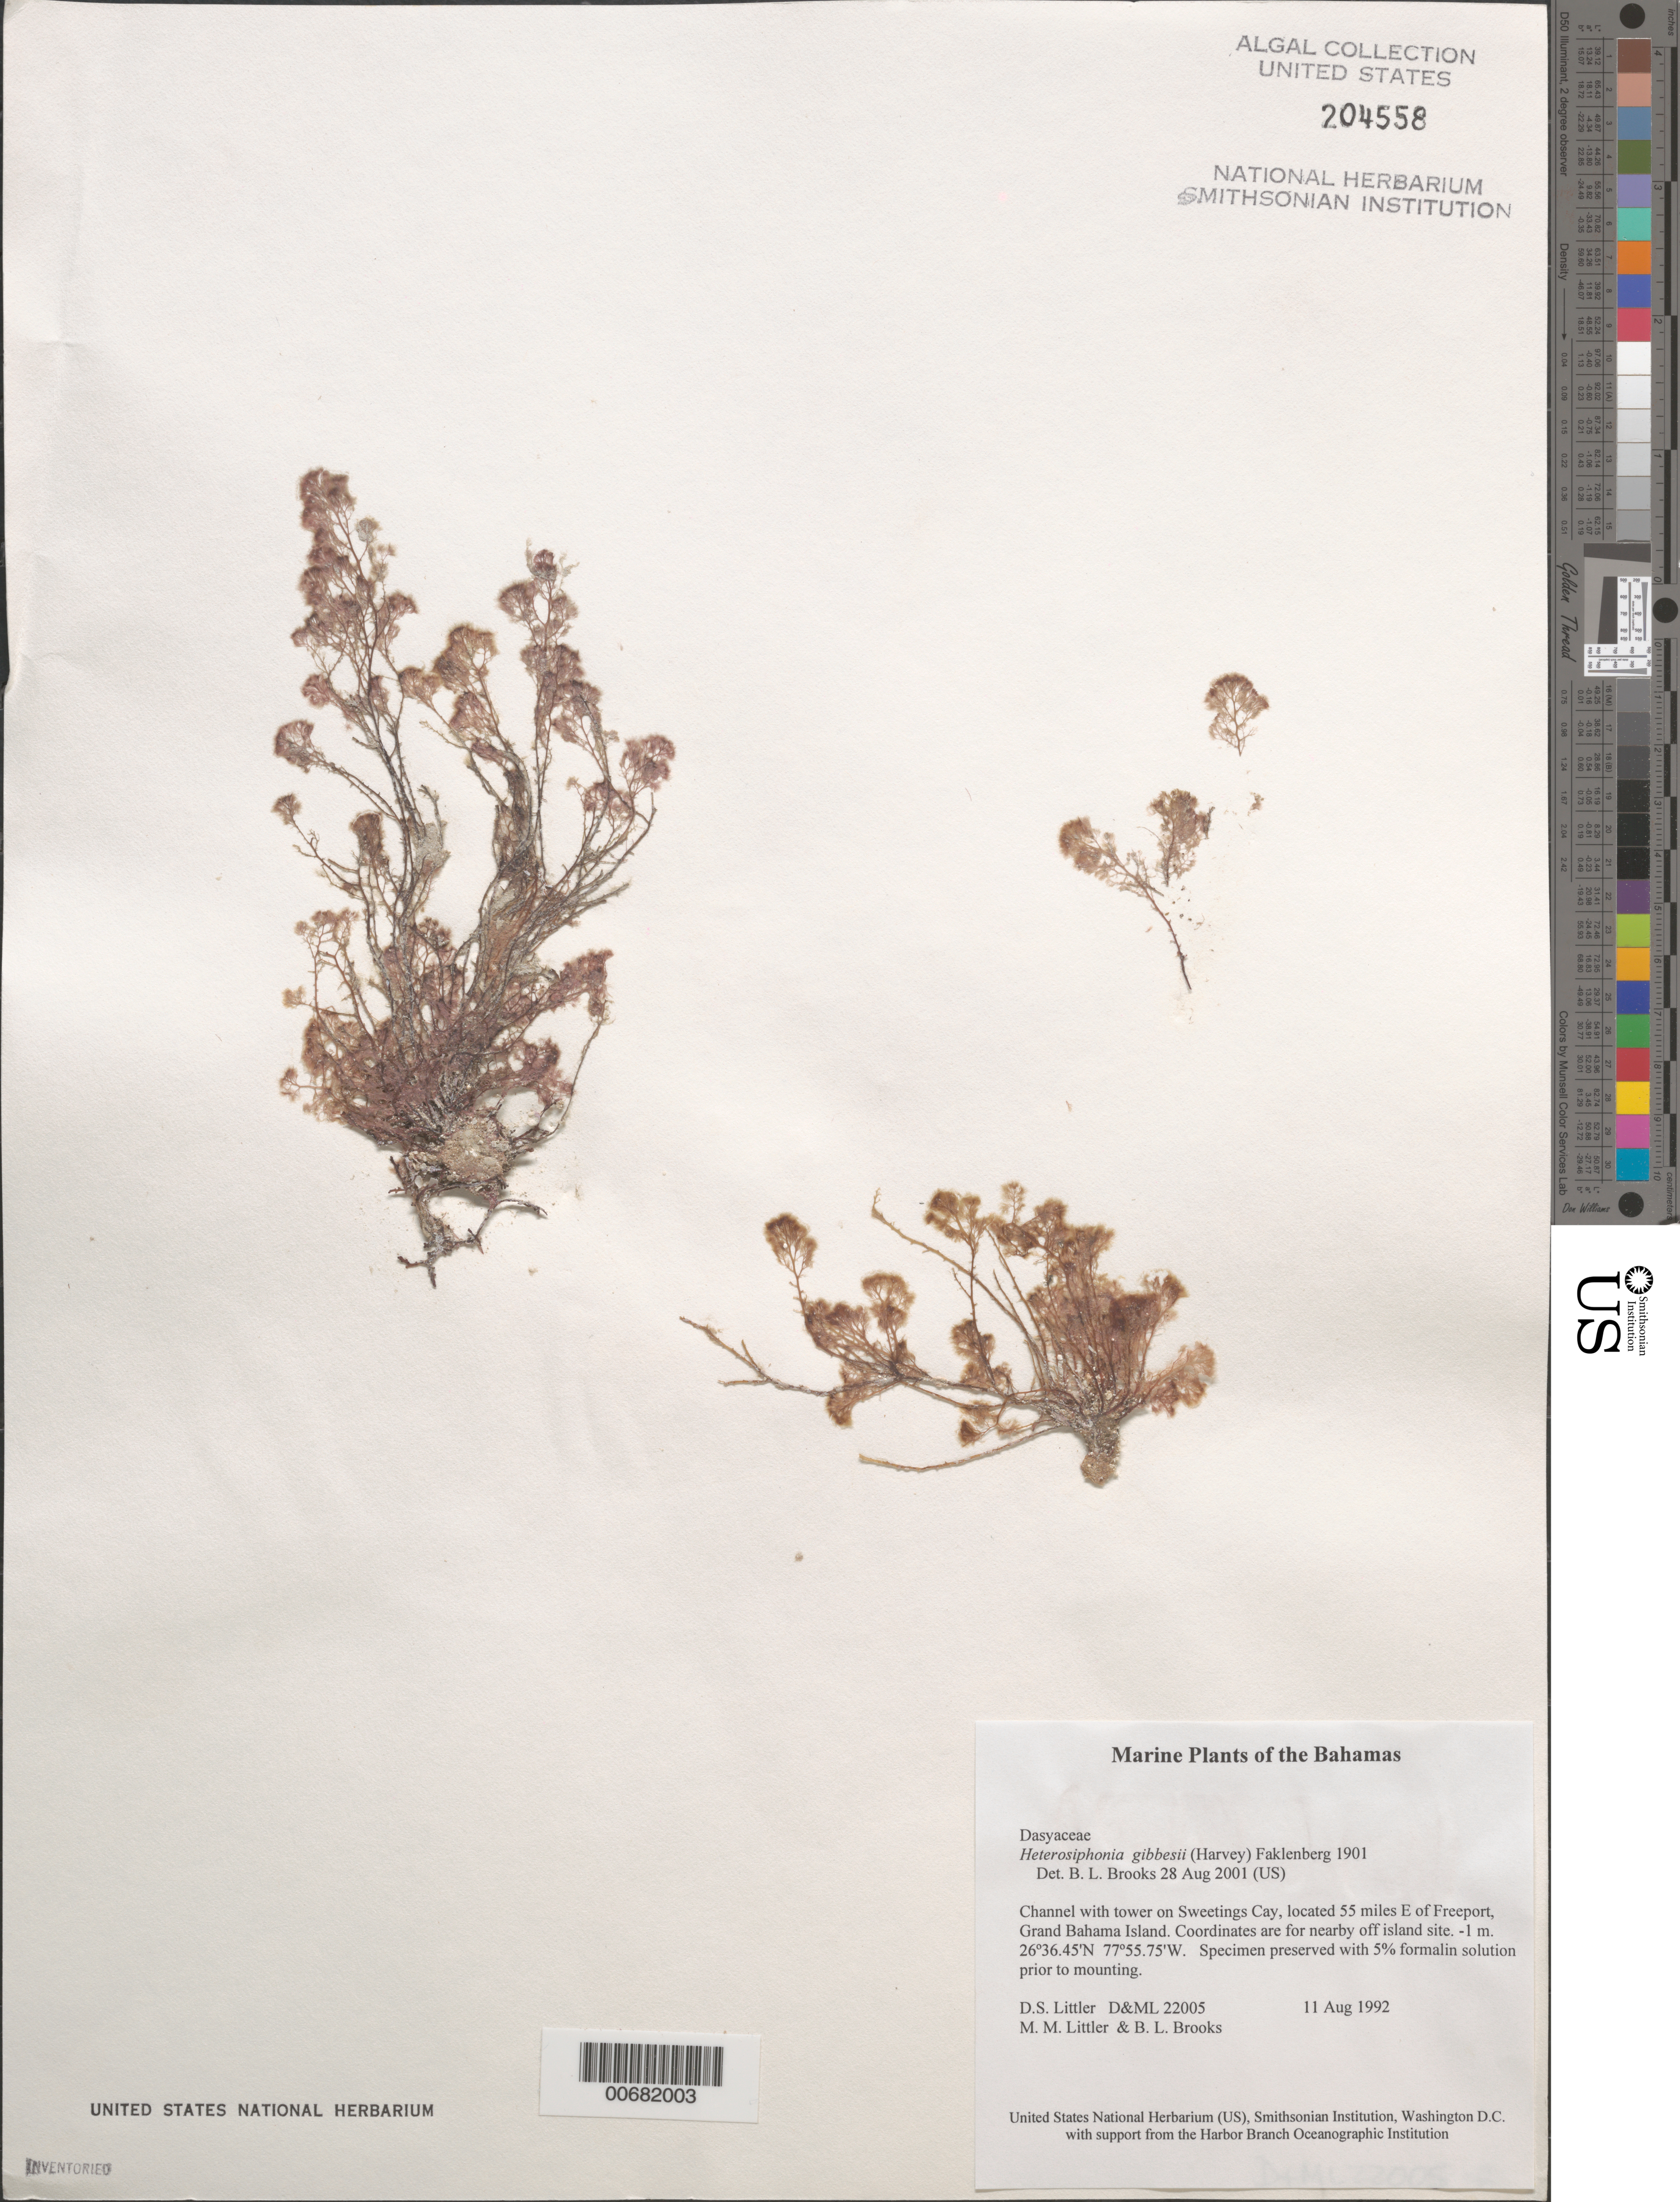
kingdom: Plantae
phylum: Rhodophyta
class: Florideophyceae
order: Ceramiales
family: Dasyaceae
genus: Heterosiphonia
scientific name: Heterosiphonia gibbesii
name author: (Harv.)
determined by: Brooks, B. L., (BOT), Smithsonian Institution - National Museum of Natural History (UNITED STATES)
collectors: D. S. Littler, M. M. Littler & B. Brooks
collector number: D&ML 22005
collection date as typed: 11 Aug 1992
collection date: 1992-08-11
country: Bahamas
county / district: Grand Bahama District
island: Sweetings Cay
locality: Off Sweetings Cay, 55 miles east of Freeport, Grand Bahama Island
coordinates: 26 36.45' N, 77 55.75' W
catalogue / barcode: US 204558